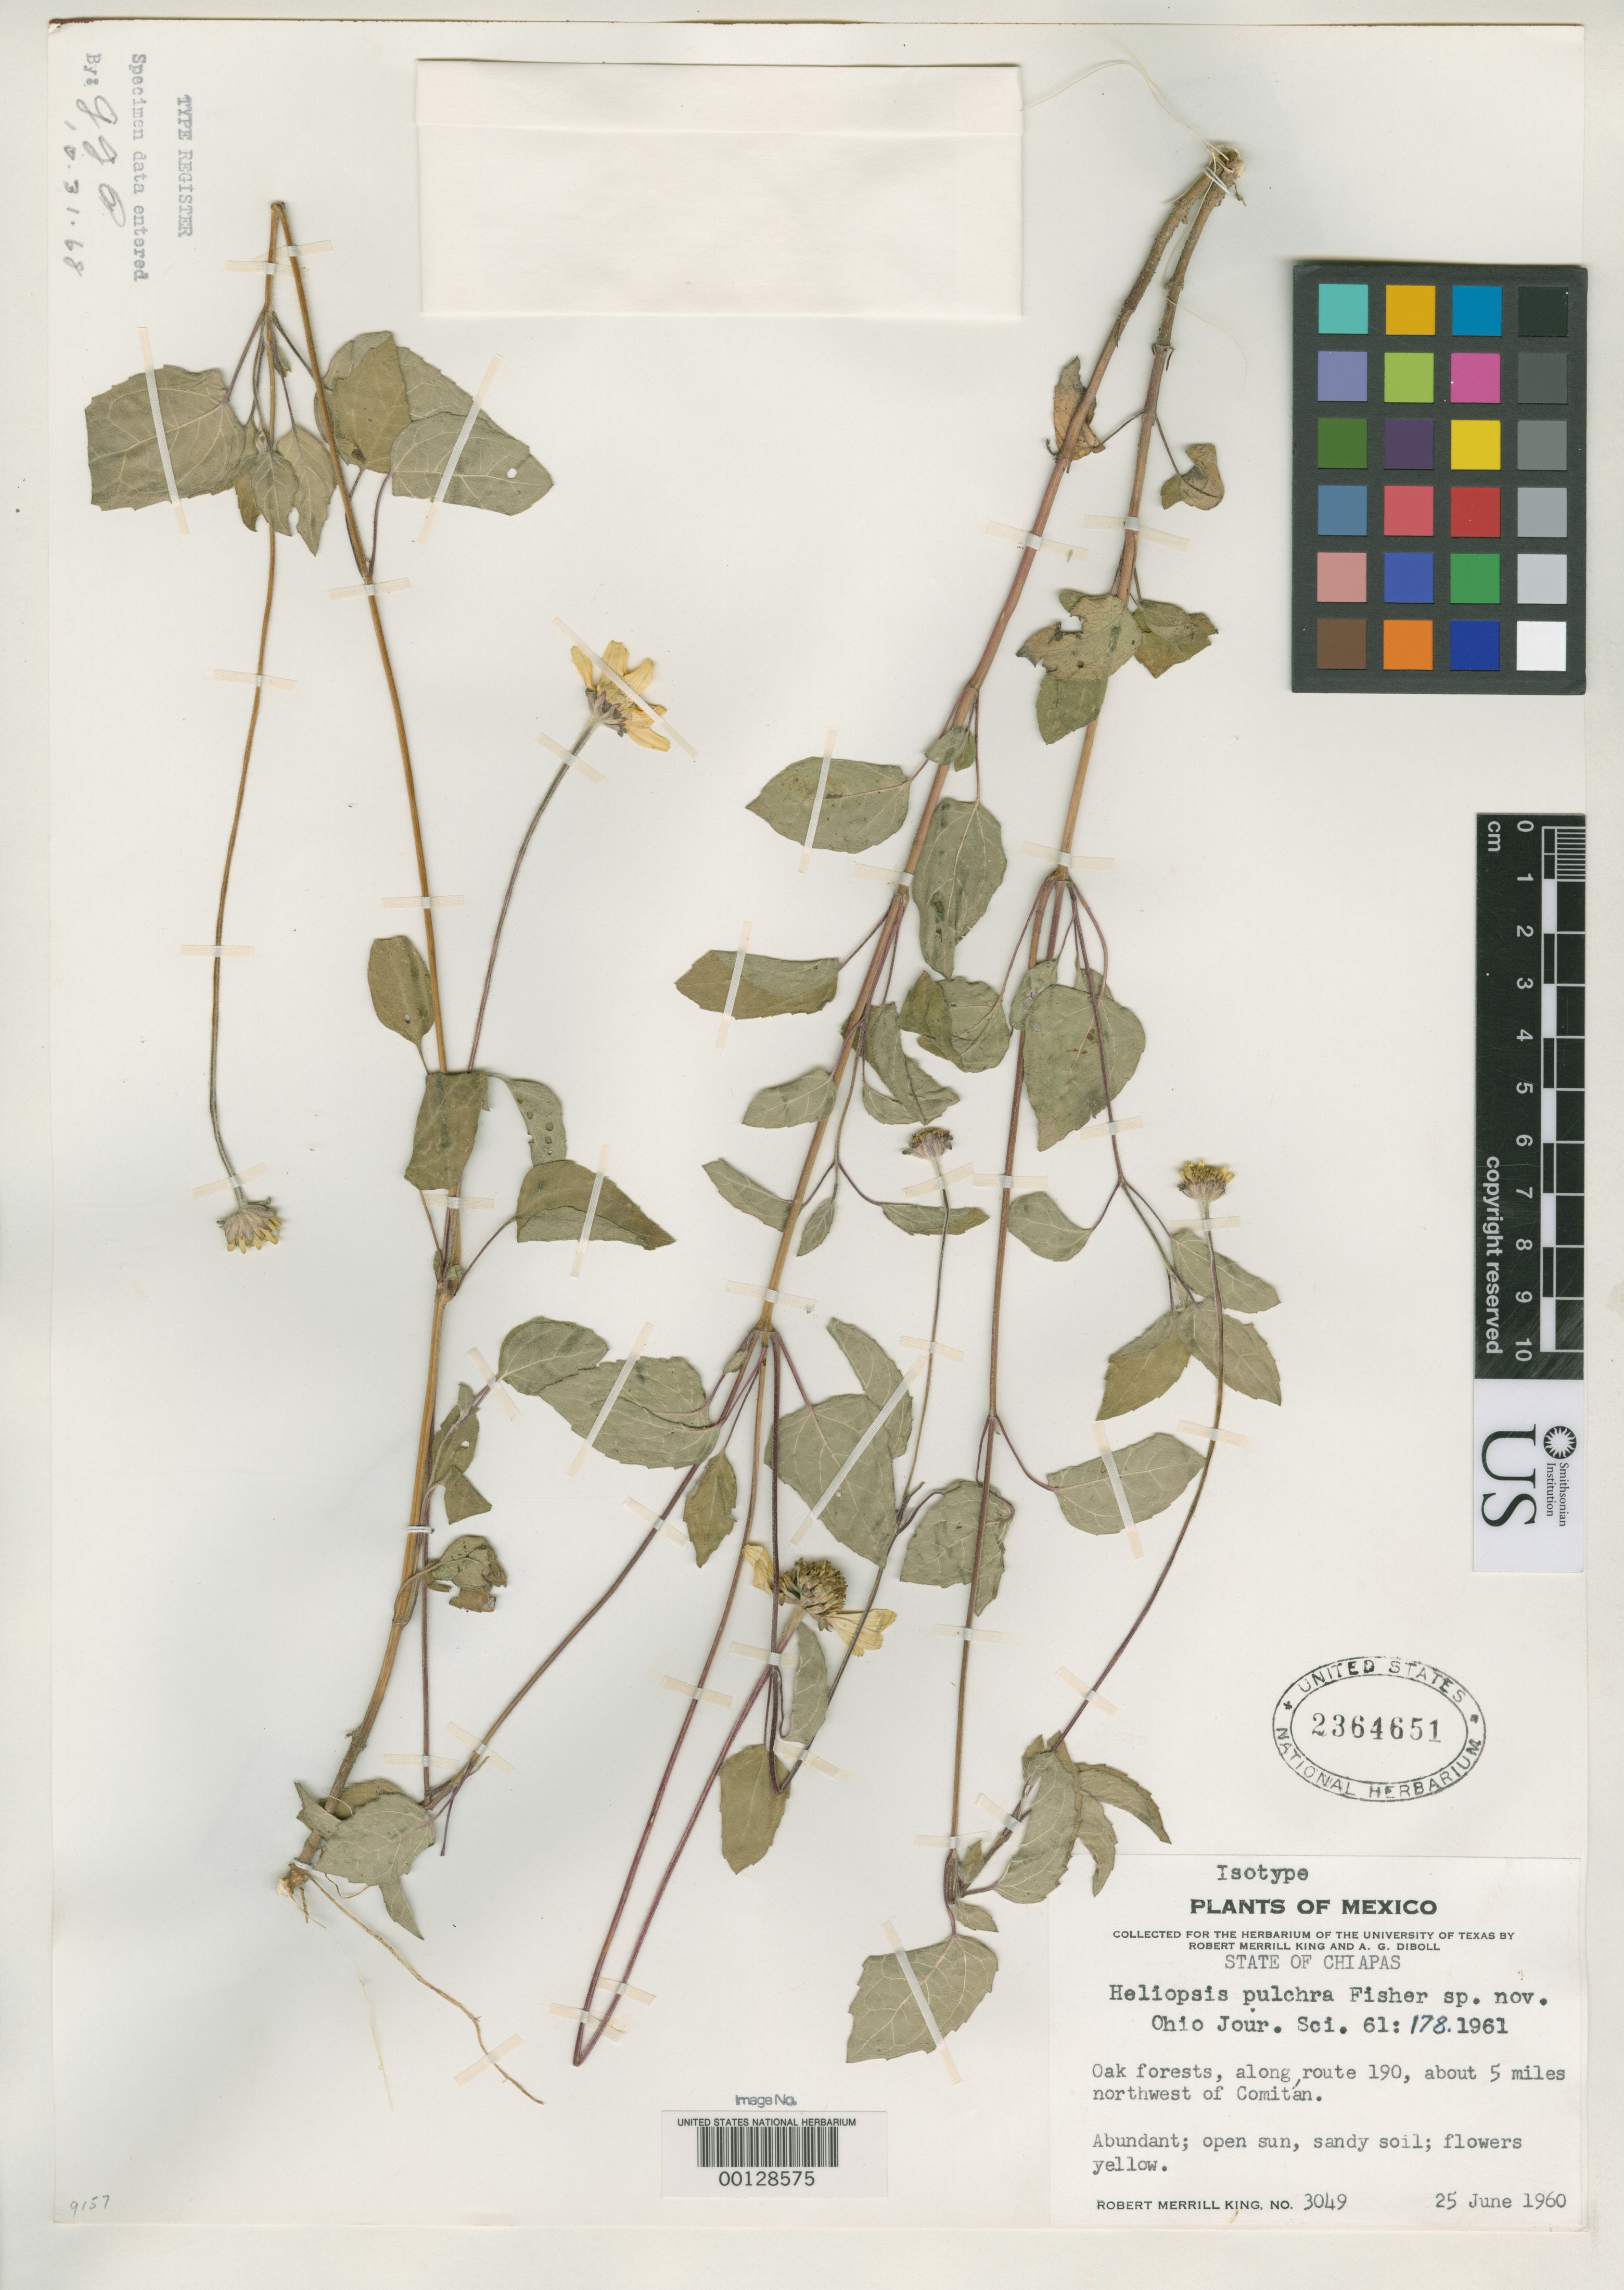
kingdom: Plantae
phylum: Tracheophyta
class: Magnoliopsida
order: Asterales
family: Asteraceae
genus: Heliopsis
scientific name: Heliopsis pulchra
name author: T.R. Fisher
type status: Isotype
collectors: R. M. King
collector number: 3049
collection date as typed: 25 Jun 1960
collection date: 1960-06-25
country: Mexico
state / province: Chiapas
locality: Comitan.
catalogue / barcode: US 2364651